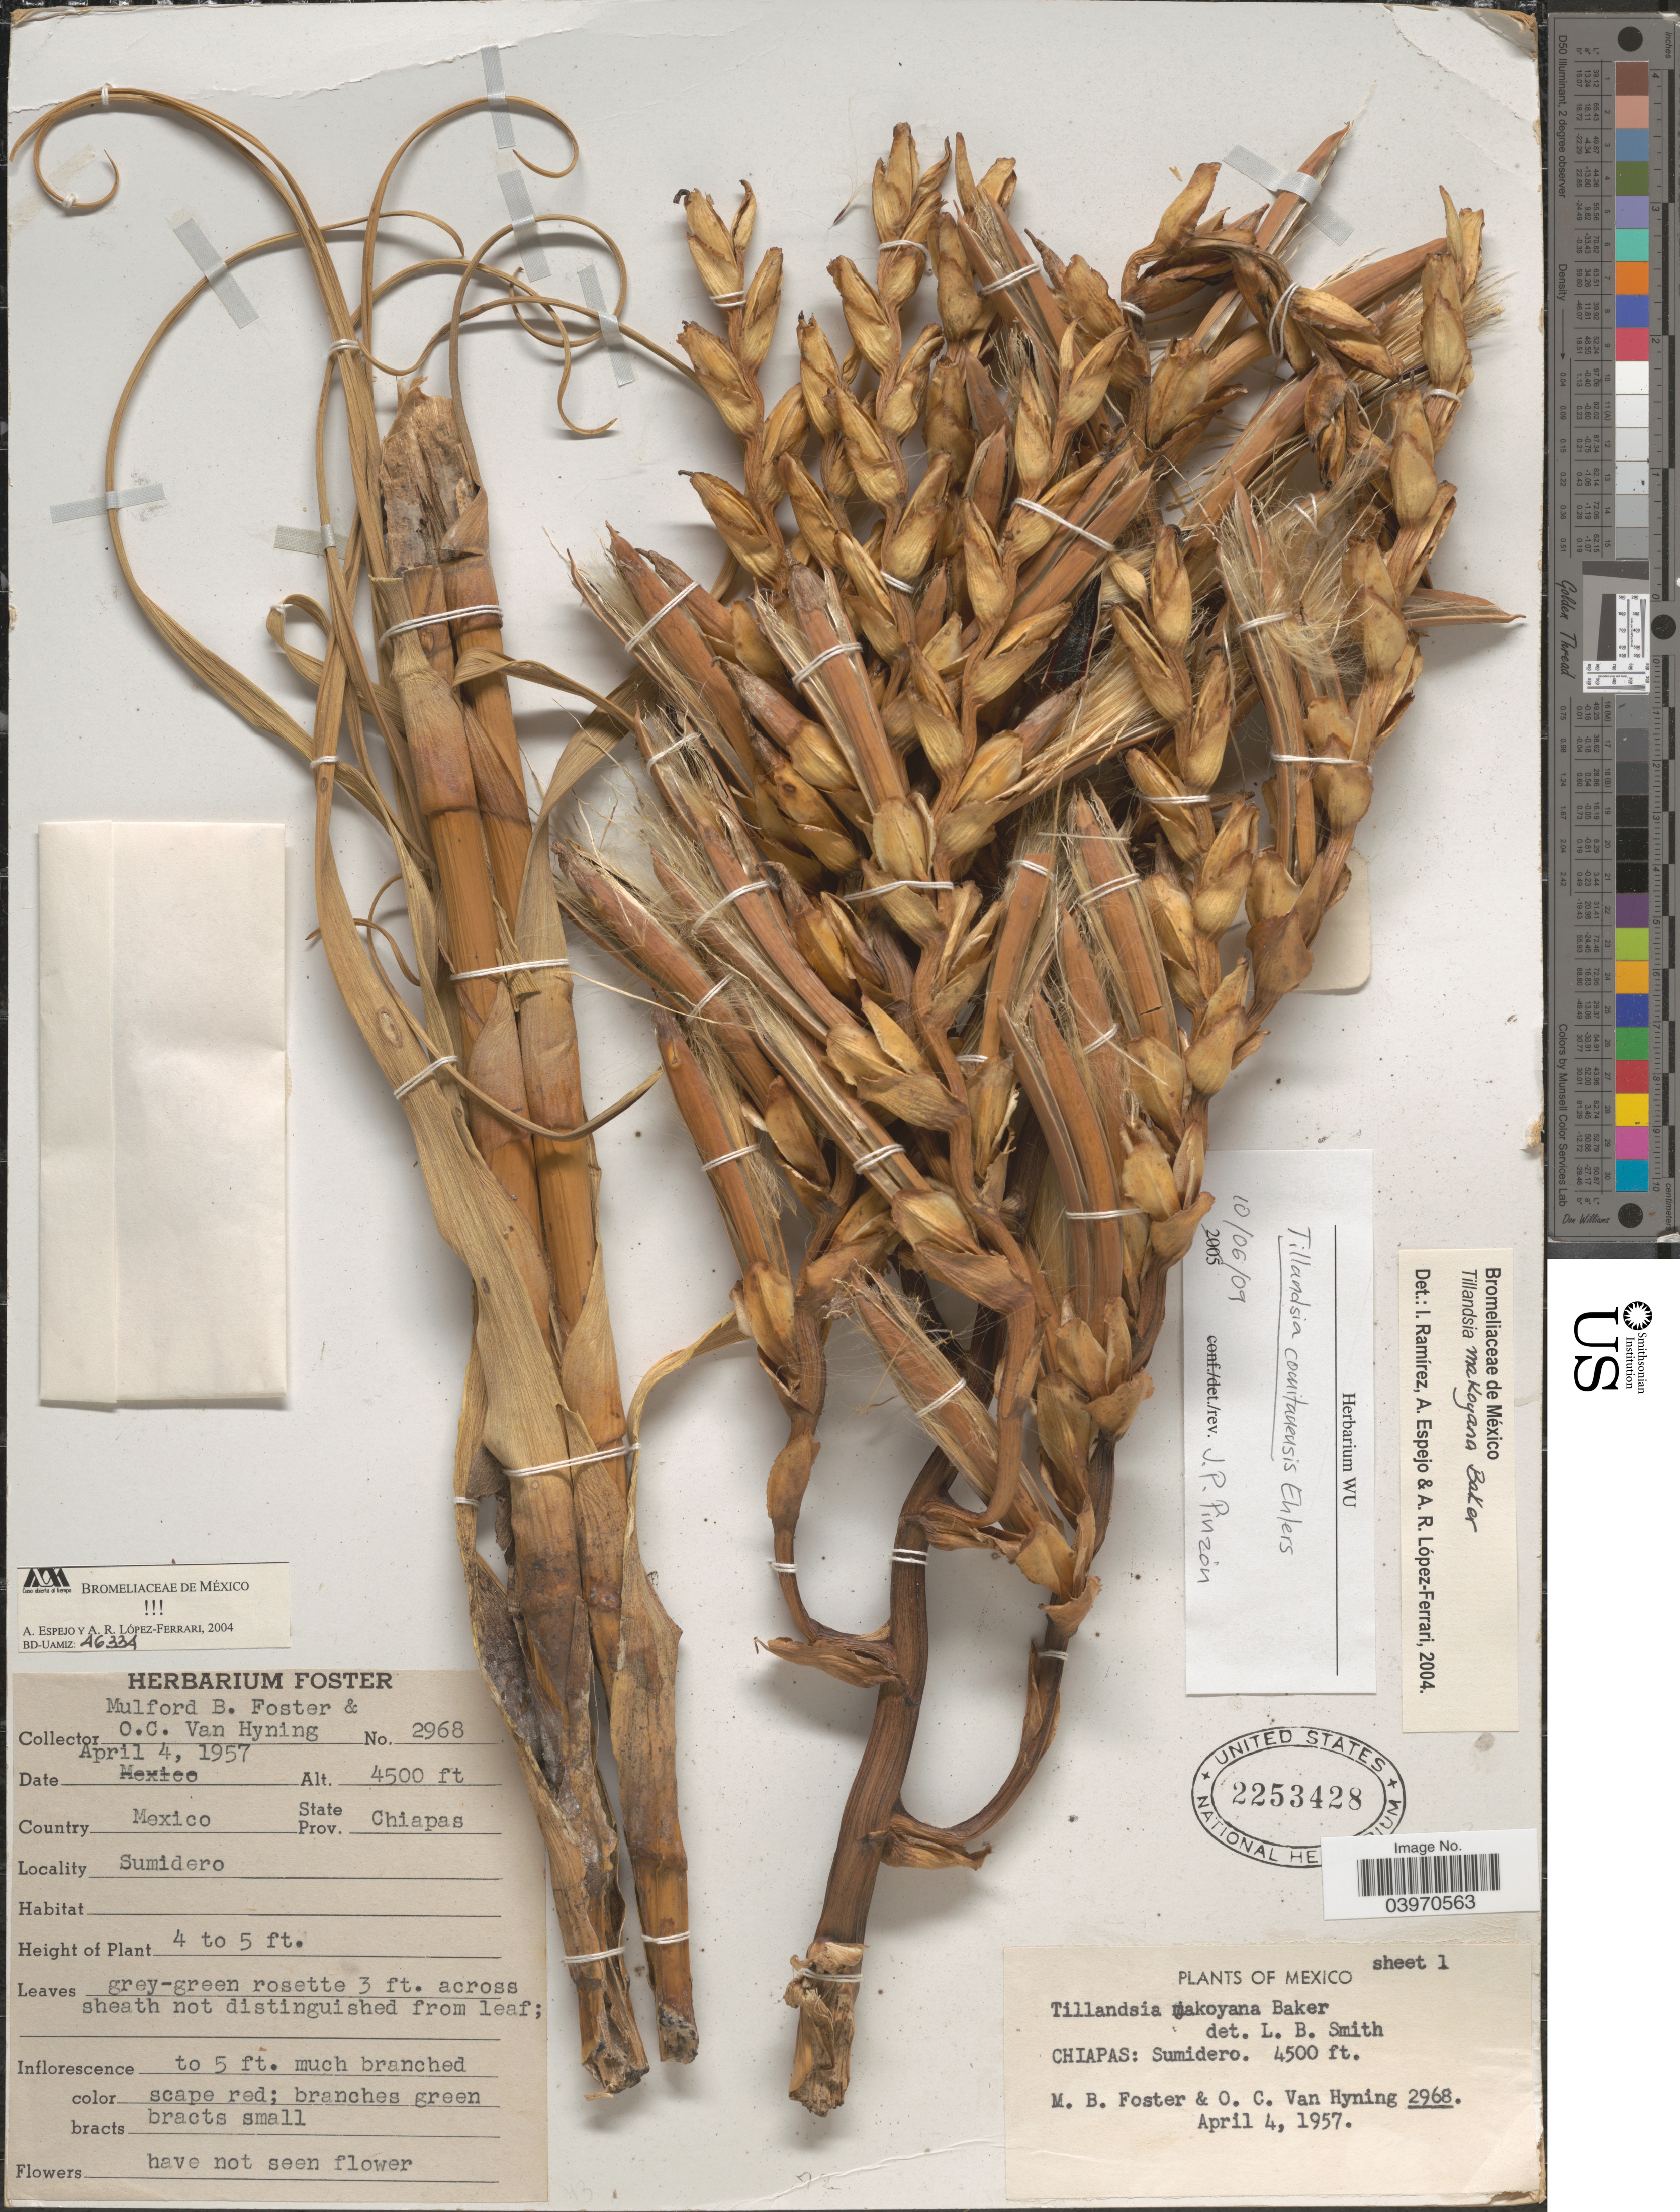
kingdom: Plantae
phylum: Tracheophyta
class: Liliopsida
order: Poales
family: Bromeliaceae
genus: Tillandsia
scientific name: Tillandsia comitanensis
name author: Ehlers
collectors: M. B. Foster & O. Van Hyning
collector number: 2968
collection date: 1957-04-04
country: Mexico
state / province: Chiapas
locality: Sumidero.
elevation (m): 1372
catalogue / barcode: US 2253428